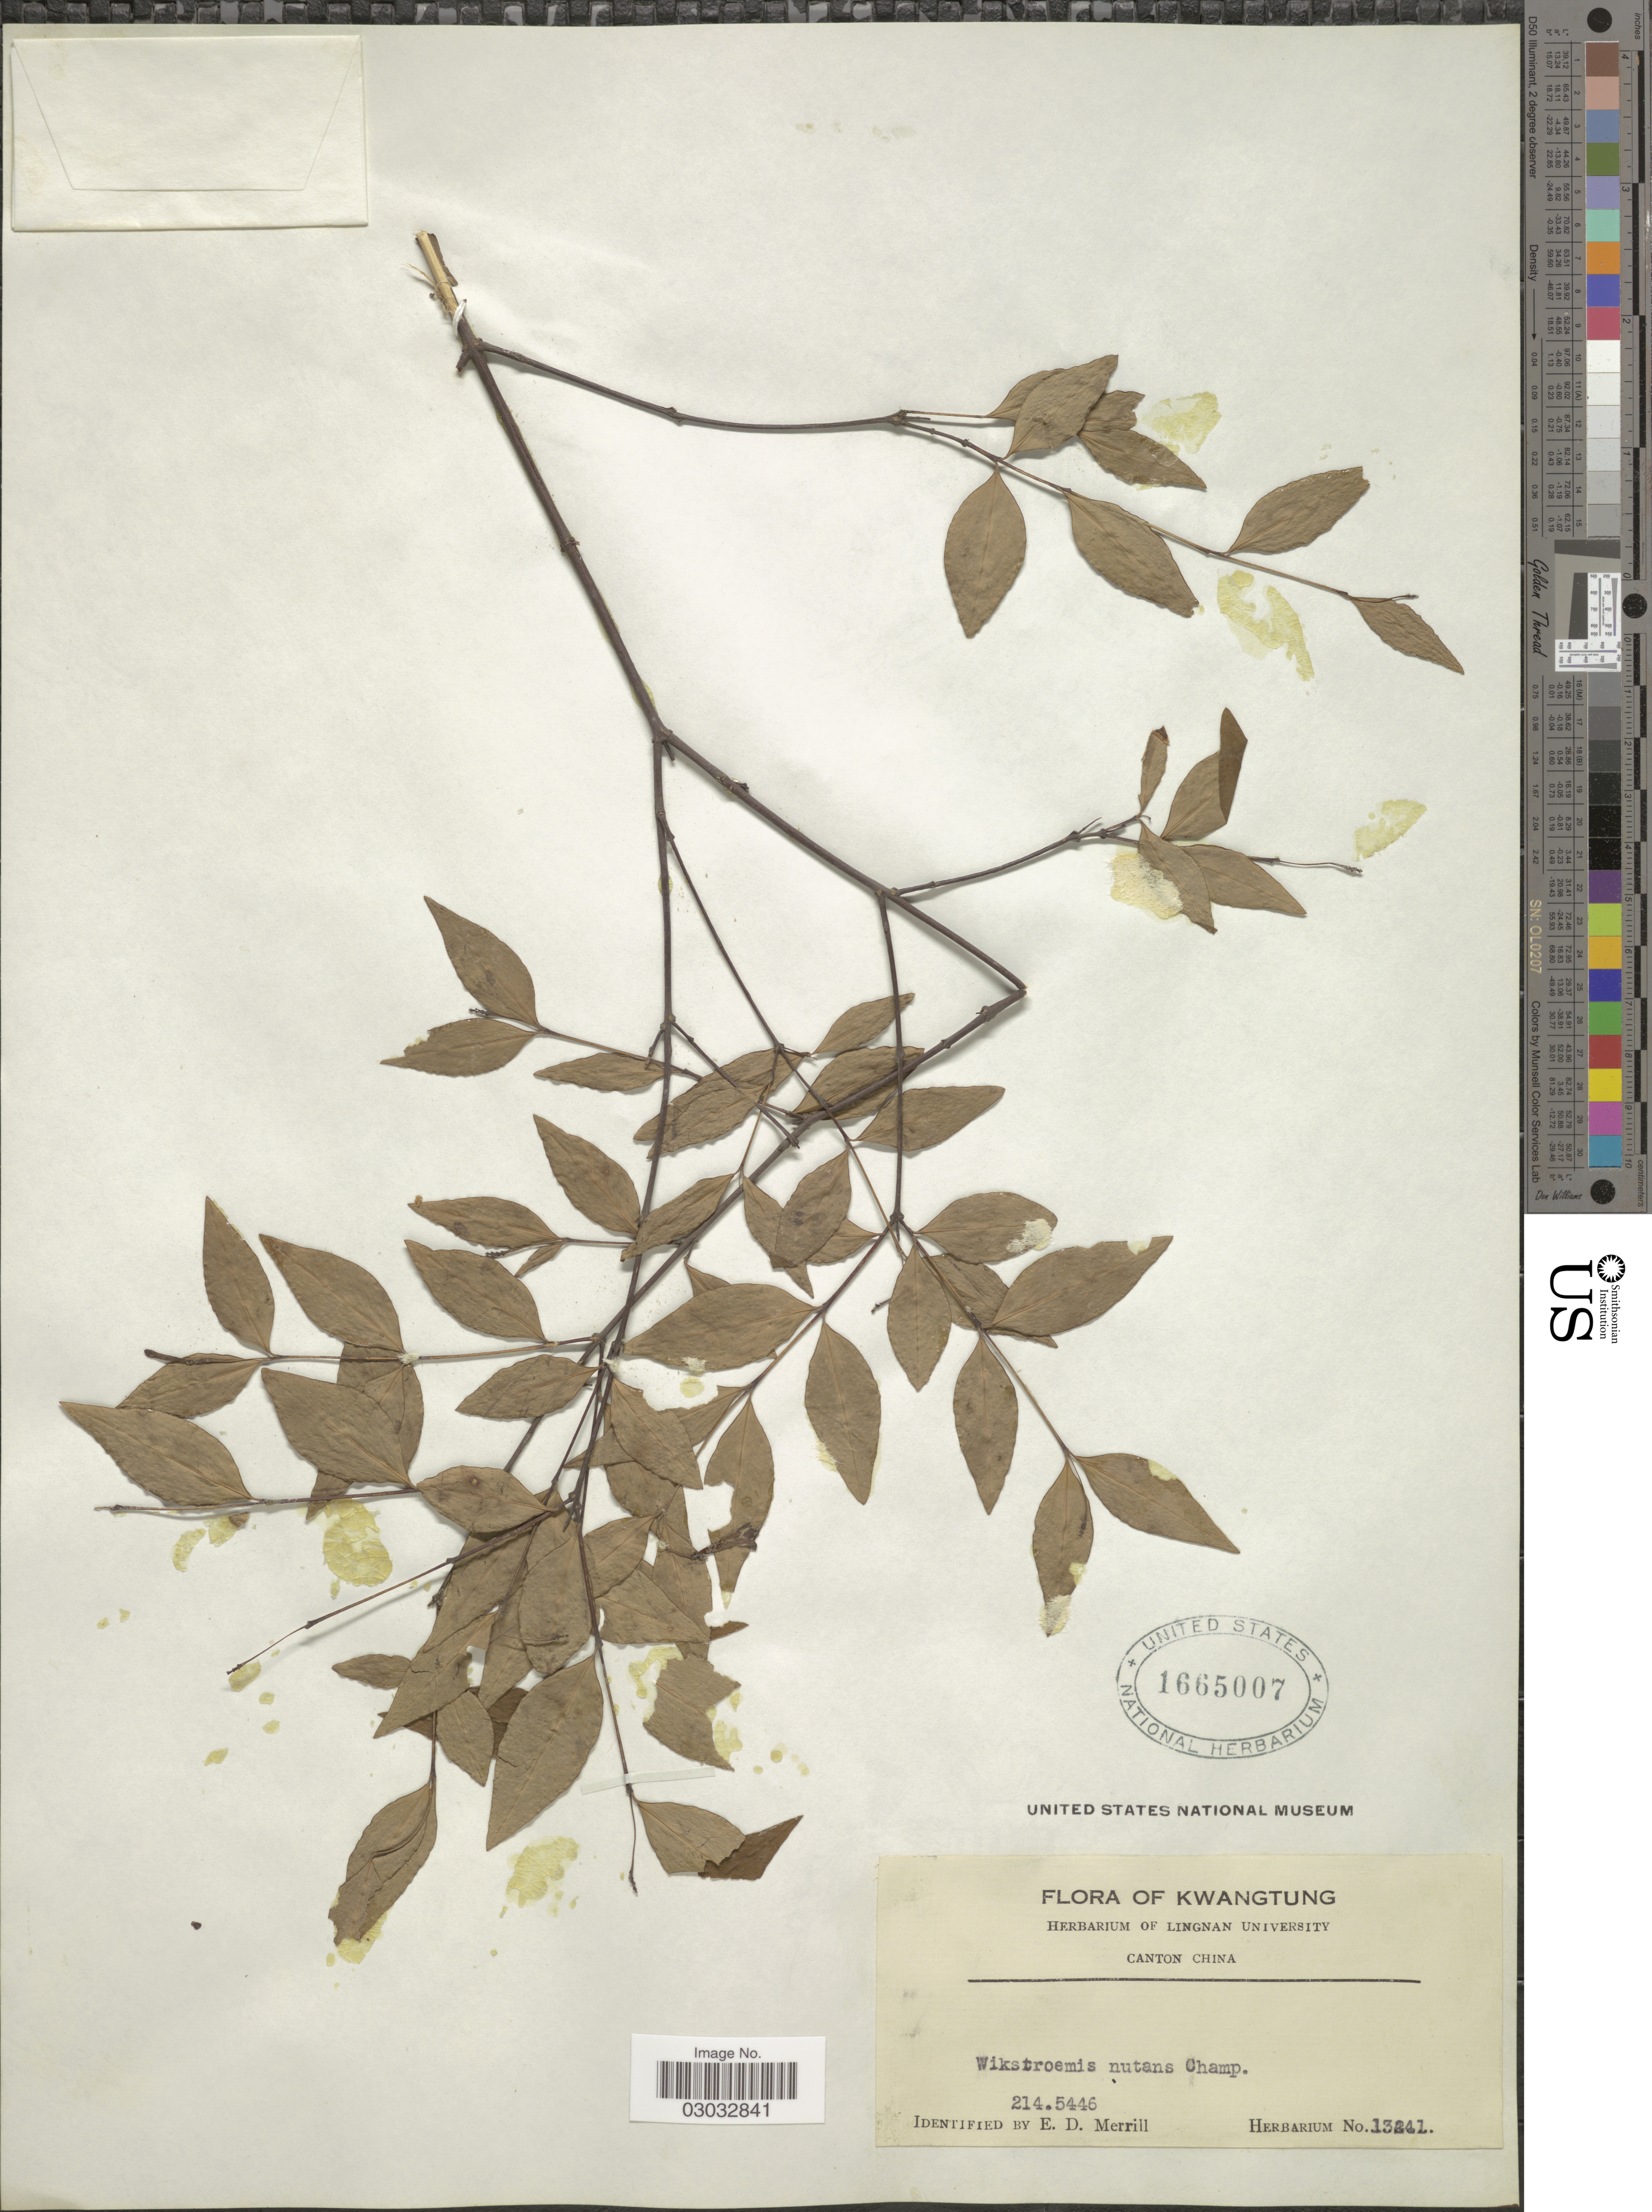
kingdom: Plantae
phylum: Tracheophyta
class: Magnoliopsida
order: Malvales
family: Thymelaeaceae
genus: Wikstroemia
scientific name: Wikstroemia nutans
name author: Champ. ex Benth.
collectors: E. D. Merrill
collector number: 214.5446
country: China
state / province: Guangdong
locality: Kwangtung, Canton China.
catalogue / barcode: US 1665007